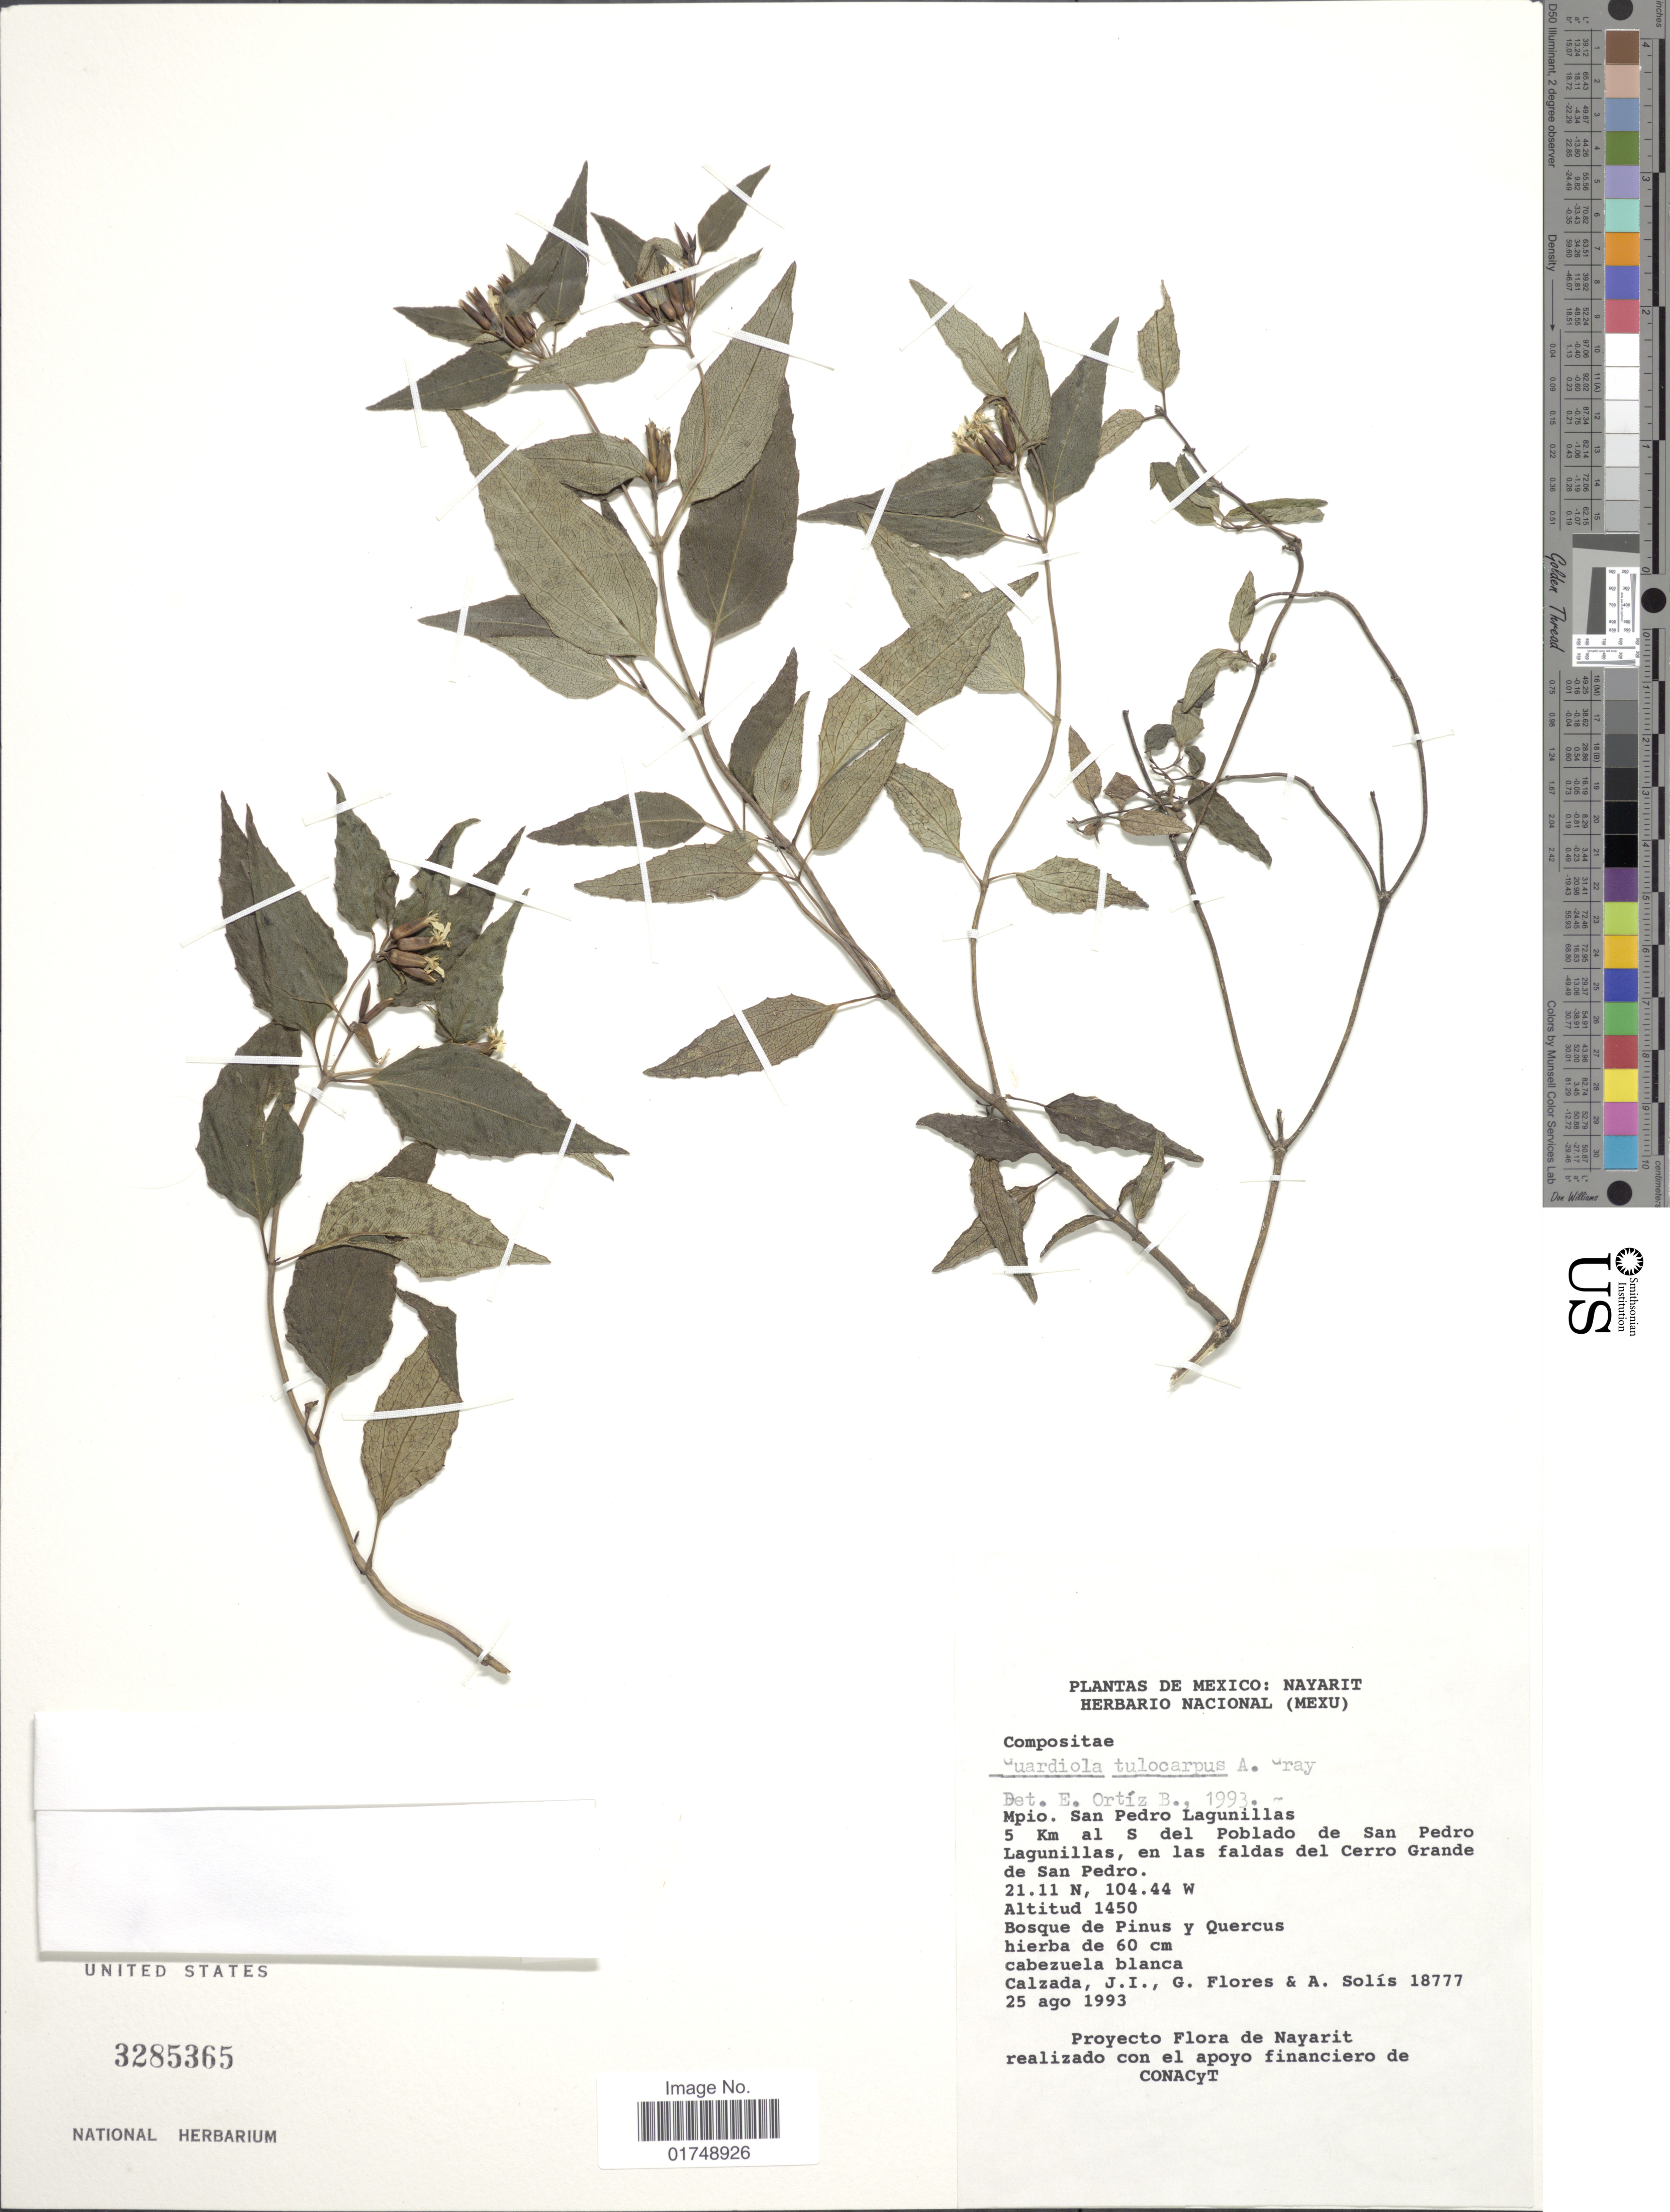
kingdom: Plantae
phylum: Tracheophyta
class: Magnoliopsida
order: Asterales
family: Asteraceae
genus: Guardiola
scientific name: Guardiola tulocarpus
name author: A. Gray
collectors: J. I. Calzada, G. Flores F. & A. Solis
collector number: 18777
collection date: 1993-08-25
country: Mexico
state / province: Nayarit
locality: Mpio. San Pedro Lagunillas. 5 km al S del Poblado de San Pedro Lagunillas, en las faldas del Cerro Grande de San Pedro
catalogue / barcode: US 3285365